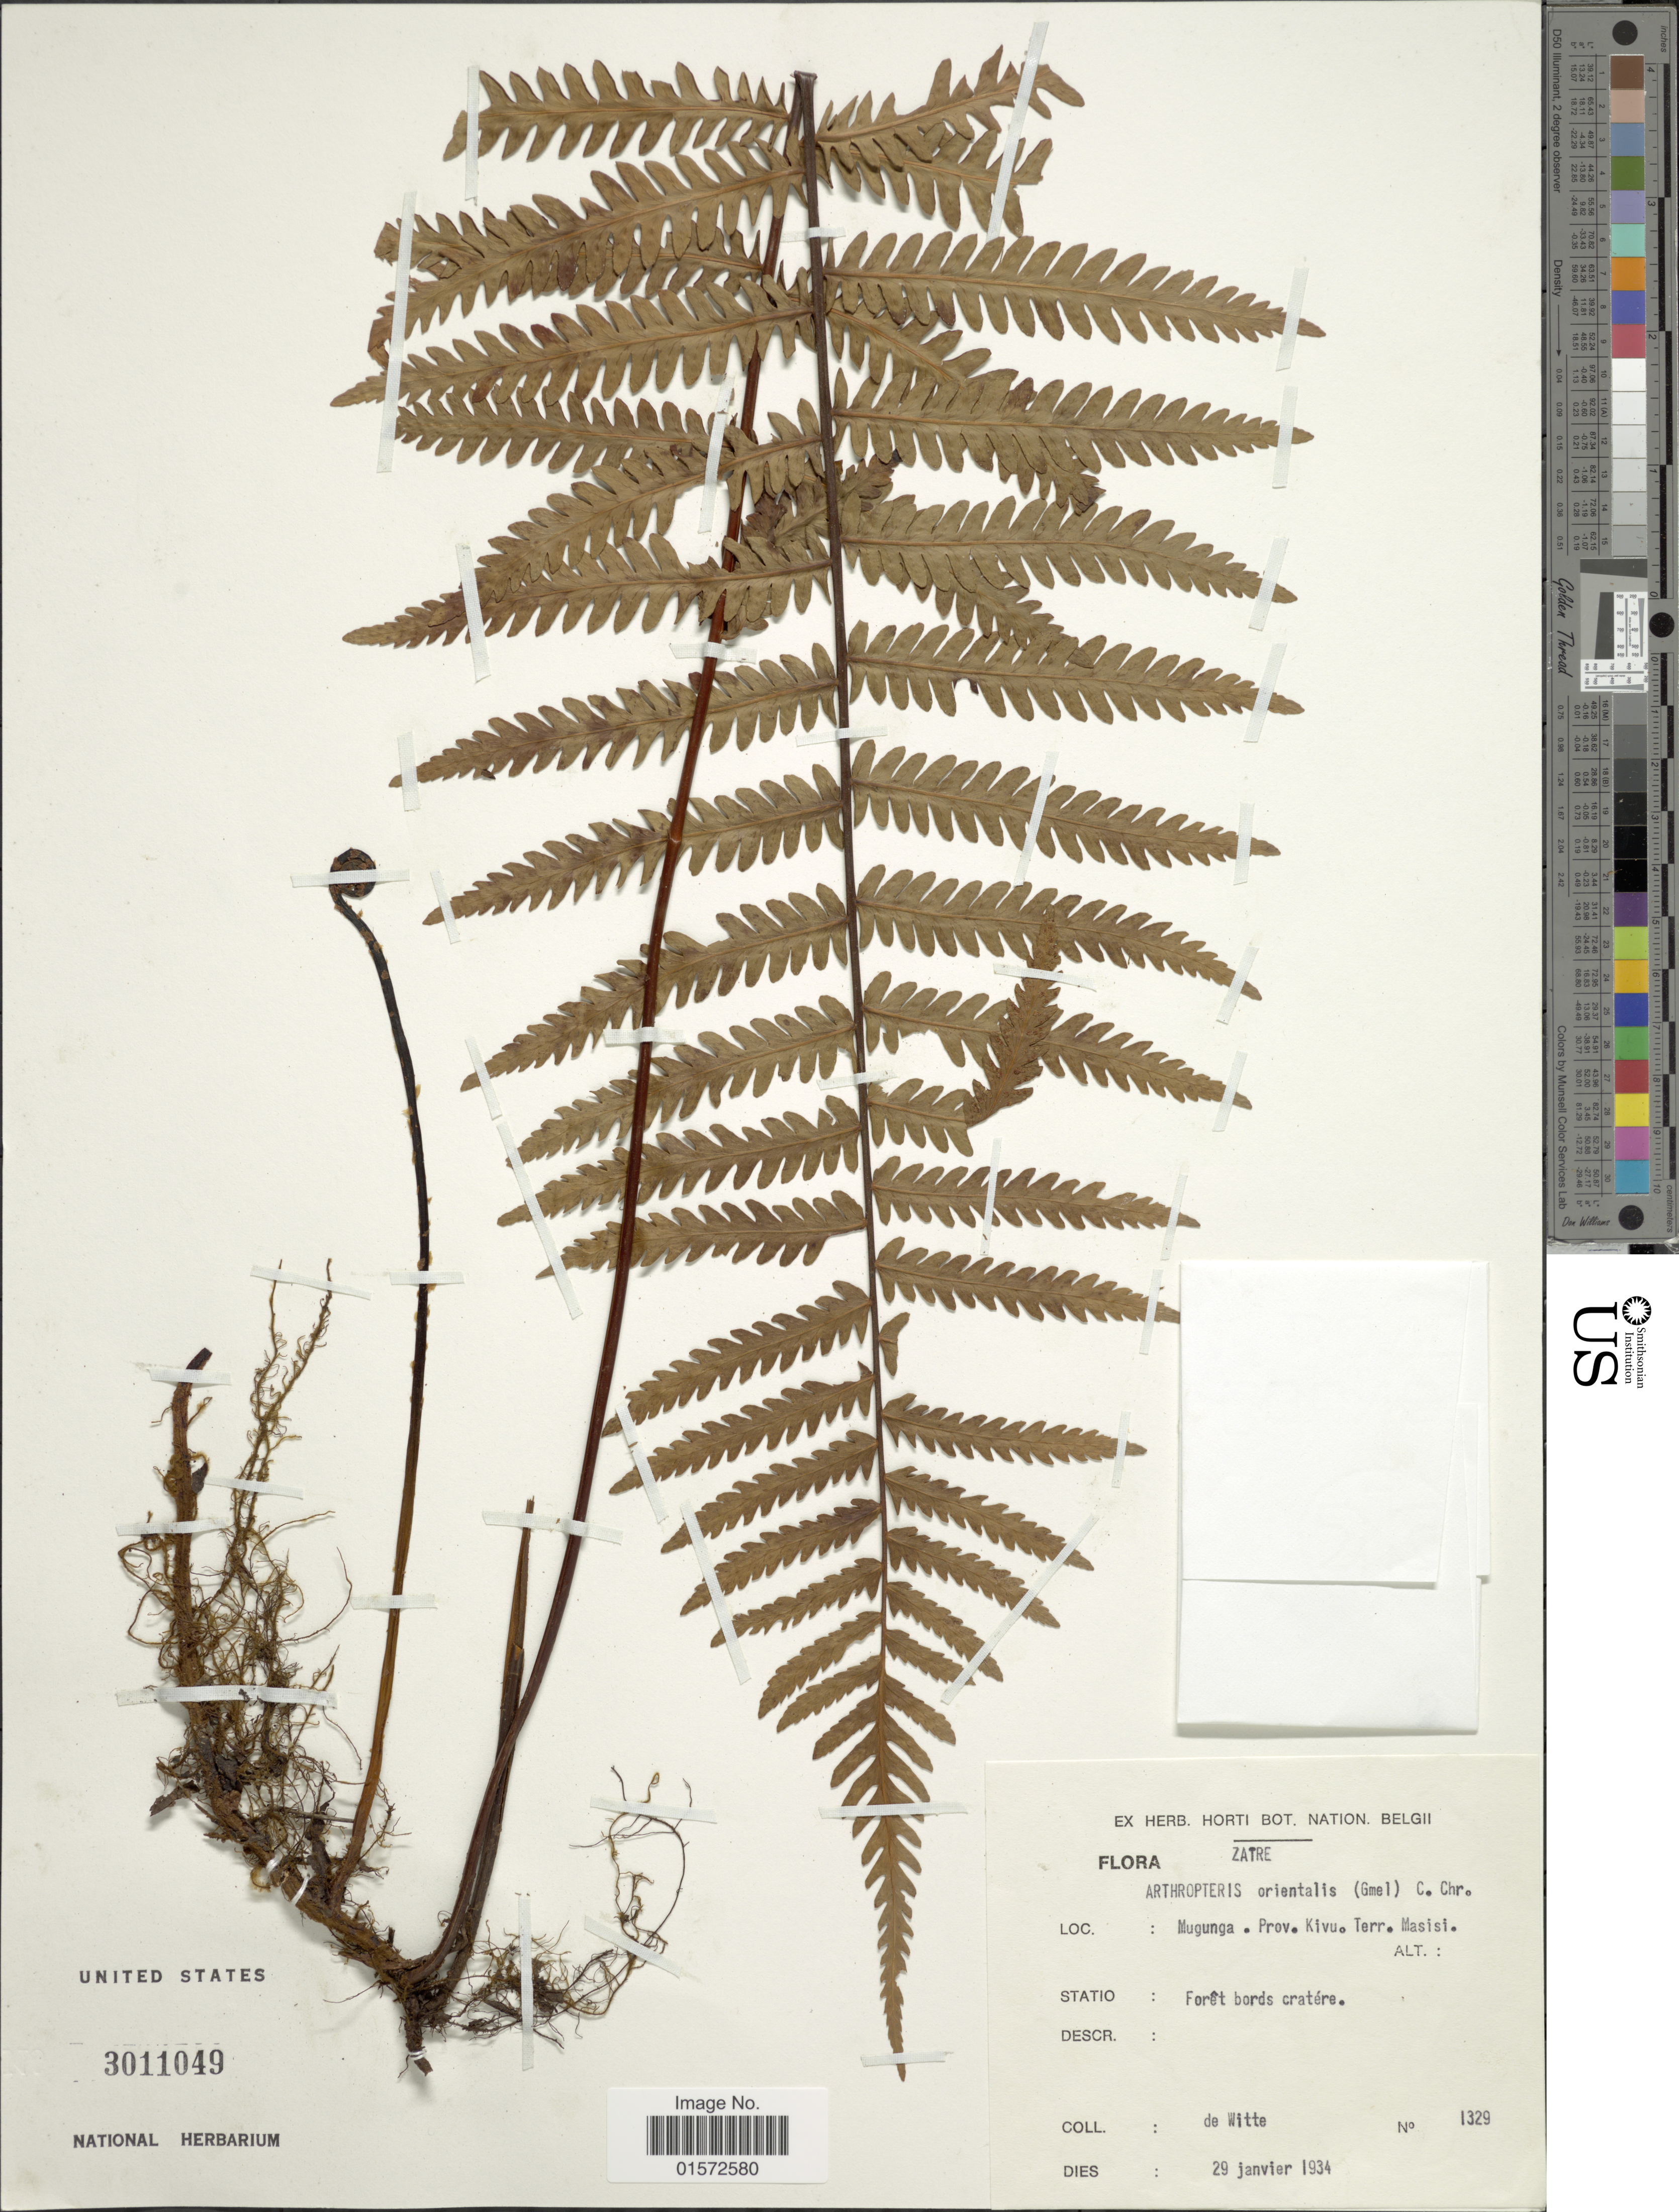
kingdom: Plantae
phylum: Tracheophyta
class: Polypodiopsida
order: Polypodiales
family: Tectariaceae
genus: Arthropteris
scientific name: Arthropteris orientalis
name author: (J.F. Gmel.) Posth.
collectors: -. de Witte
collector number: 1329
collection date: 1934-01-29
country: Congo, Democratic Republic of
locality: Zaire. Mugunga, Prov. Kivu. Terr. Masisi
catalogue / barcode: US 3011049